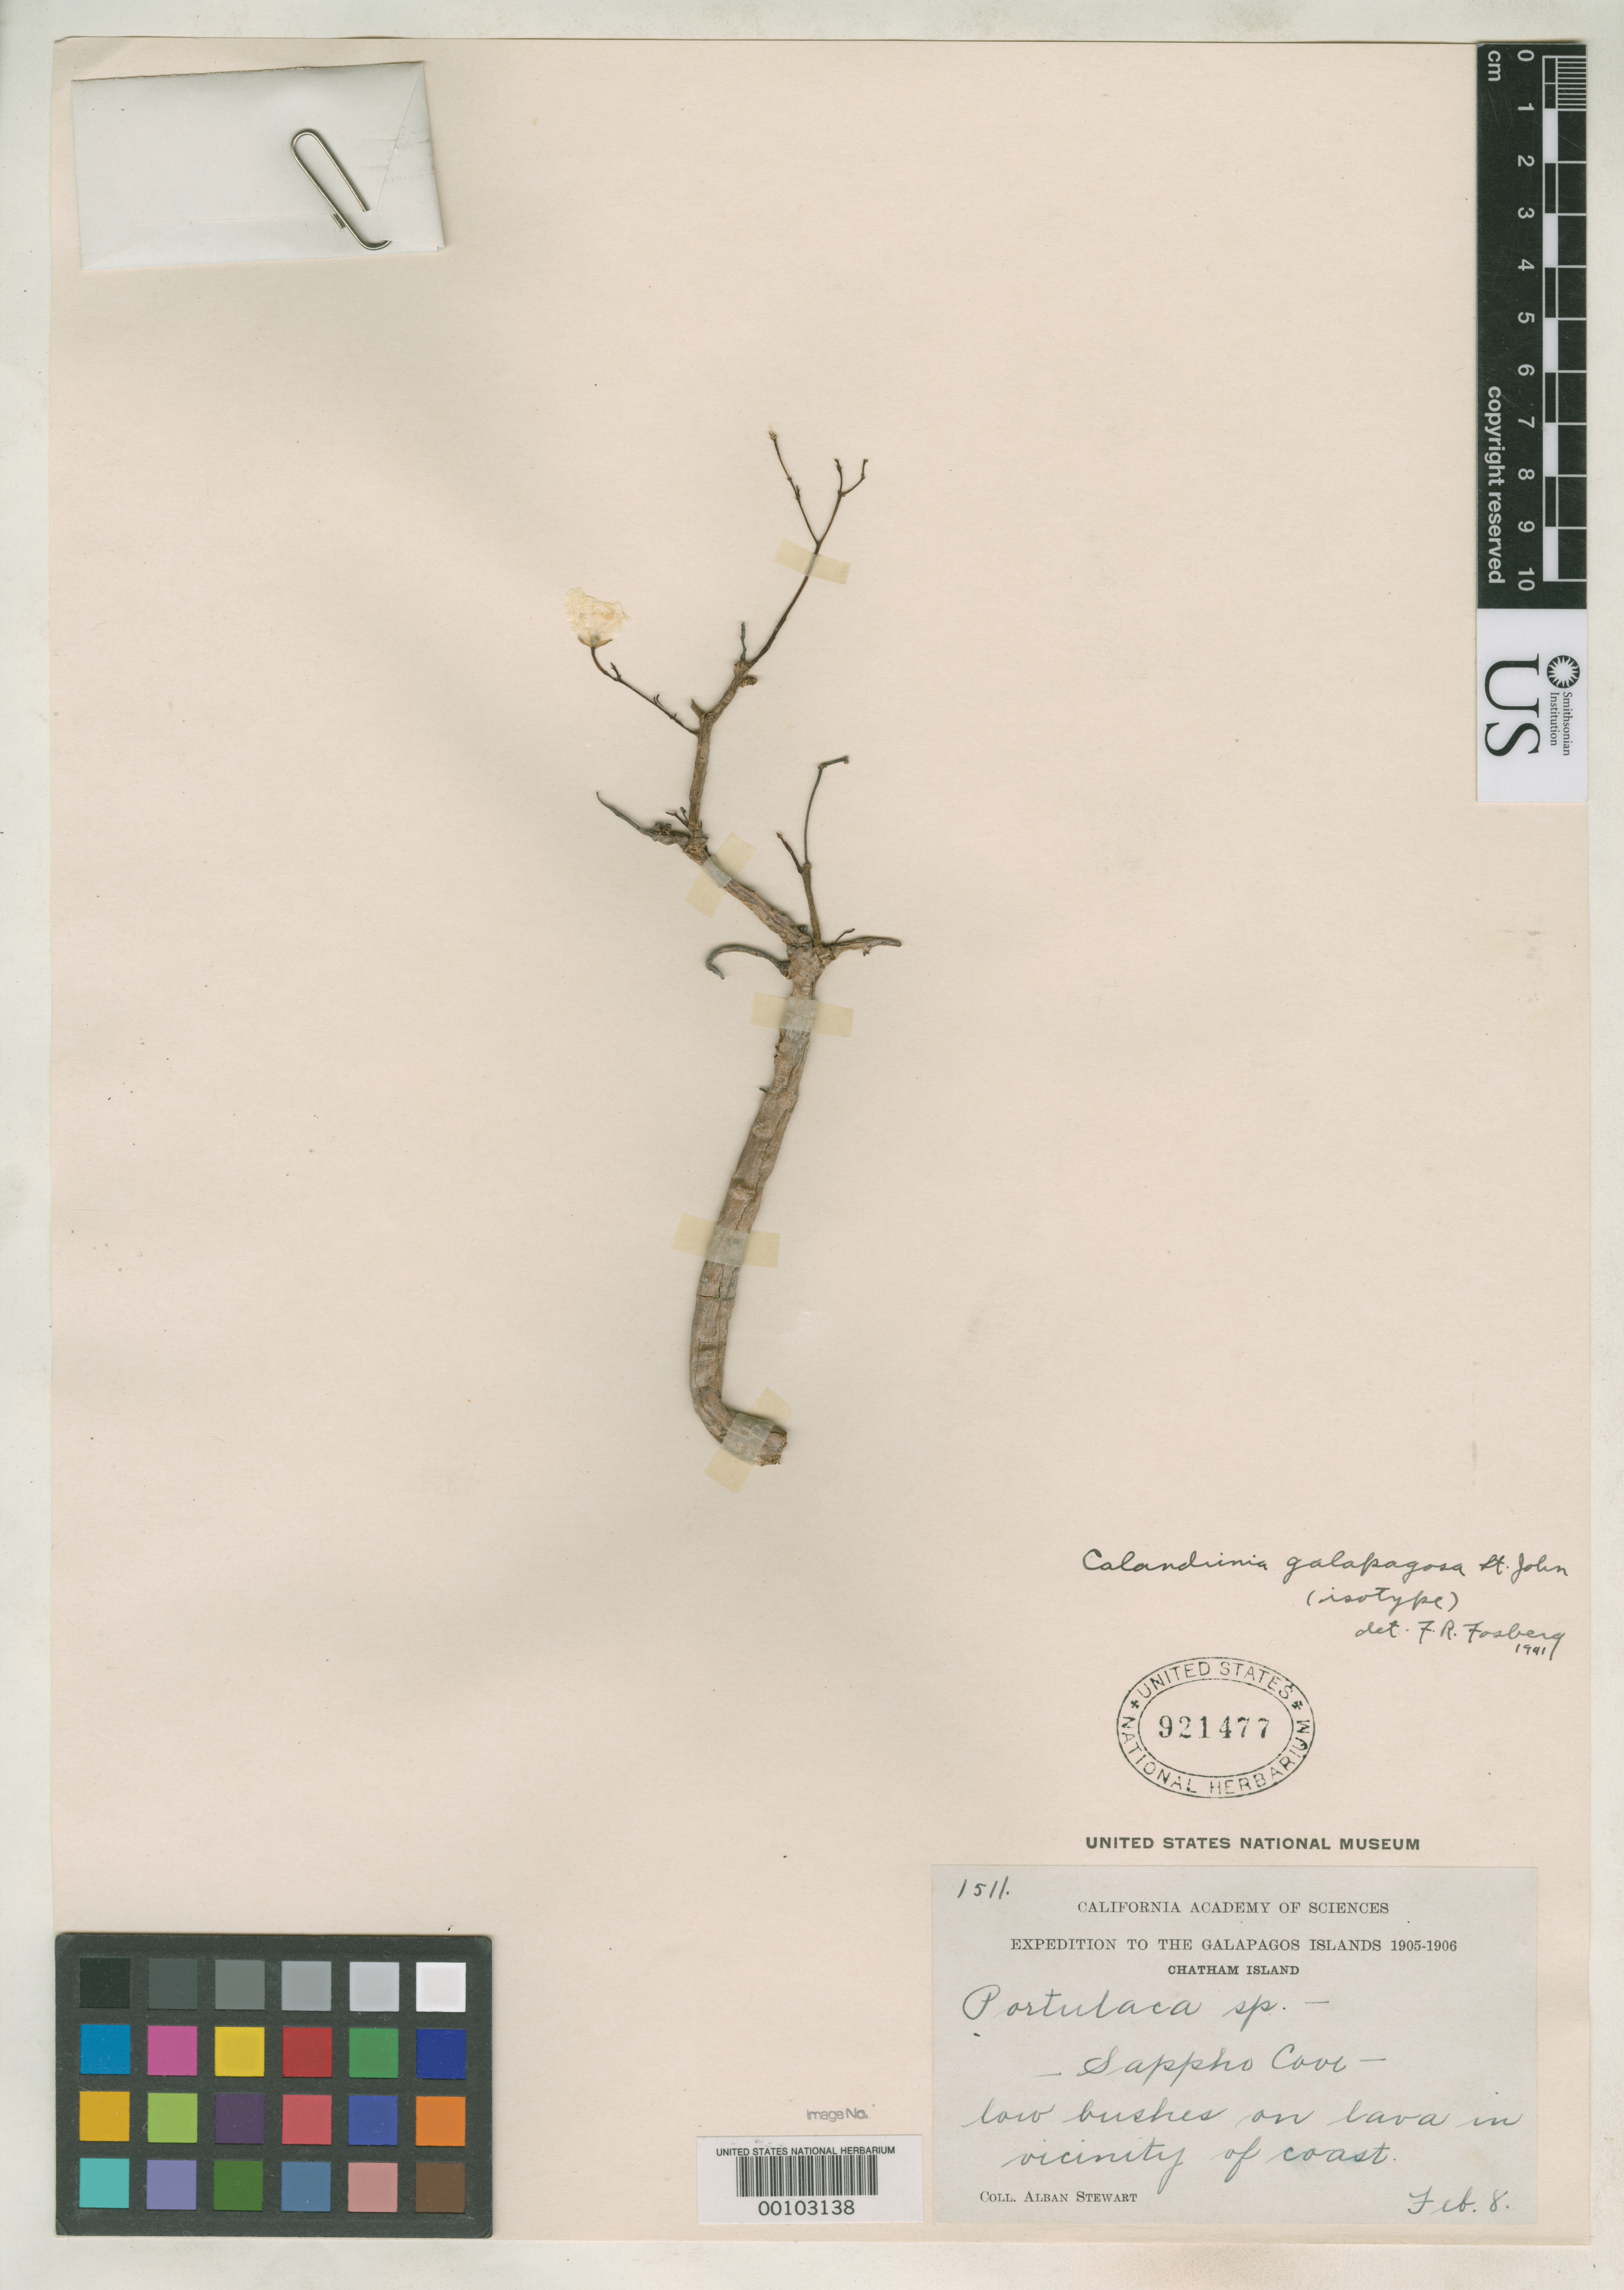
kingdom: Plantae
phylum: Tracheophyta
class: Magnoliopsida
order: Caryophyllales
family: Montiaceae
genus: Calandrinia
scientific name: Calandrinia galapagosa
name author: H. St. John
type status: Isotype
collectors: A. Stewart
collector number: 1511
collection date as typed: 08 Feb 1906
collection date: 1906-02-08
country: Ecuador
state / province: Colón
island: San Cristóbal [Chatham]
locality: Sappho Cove.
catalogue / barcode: US 921477